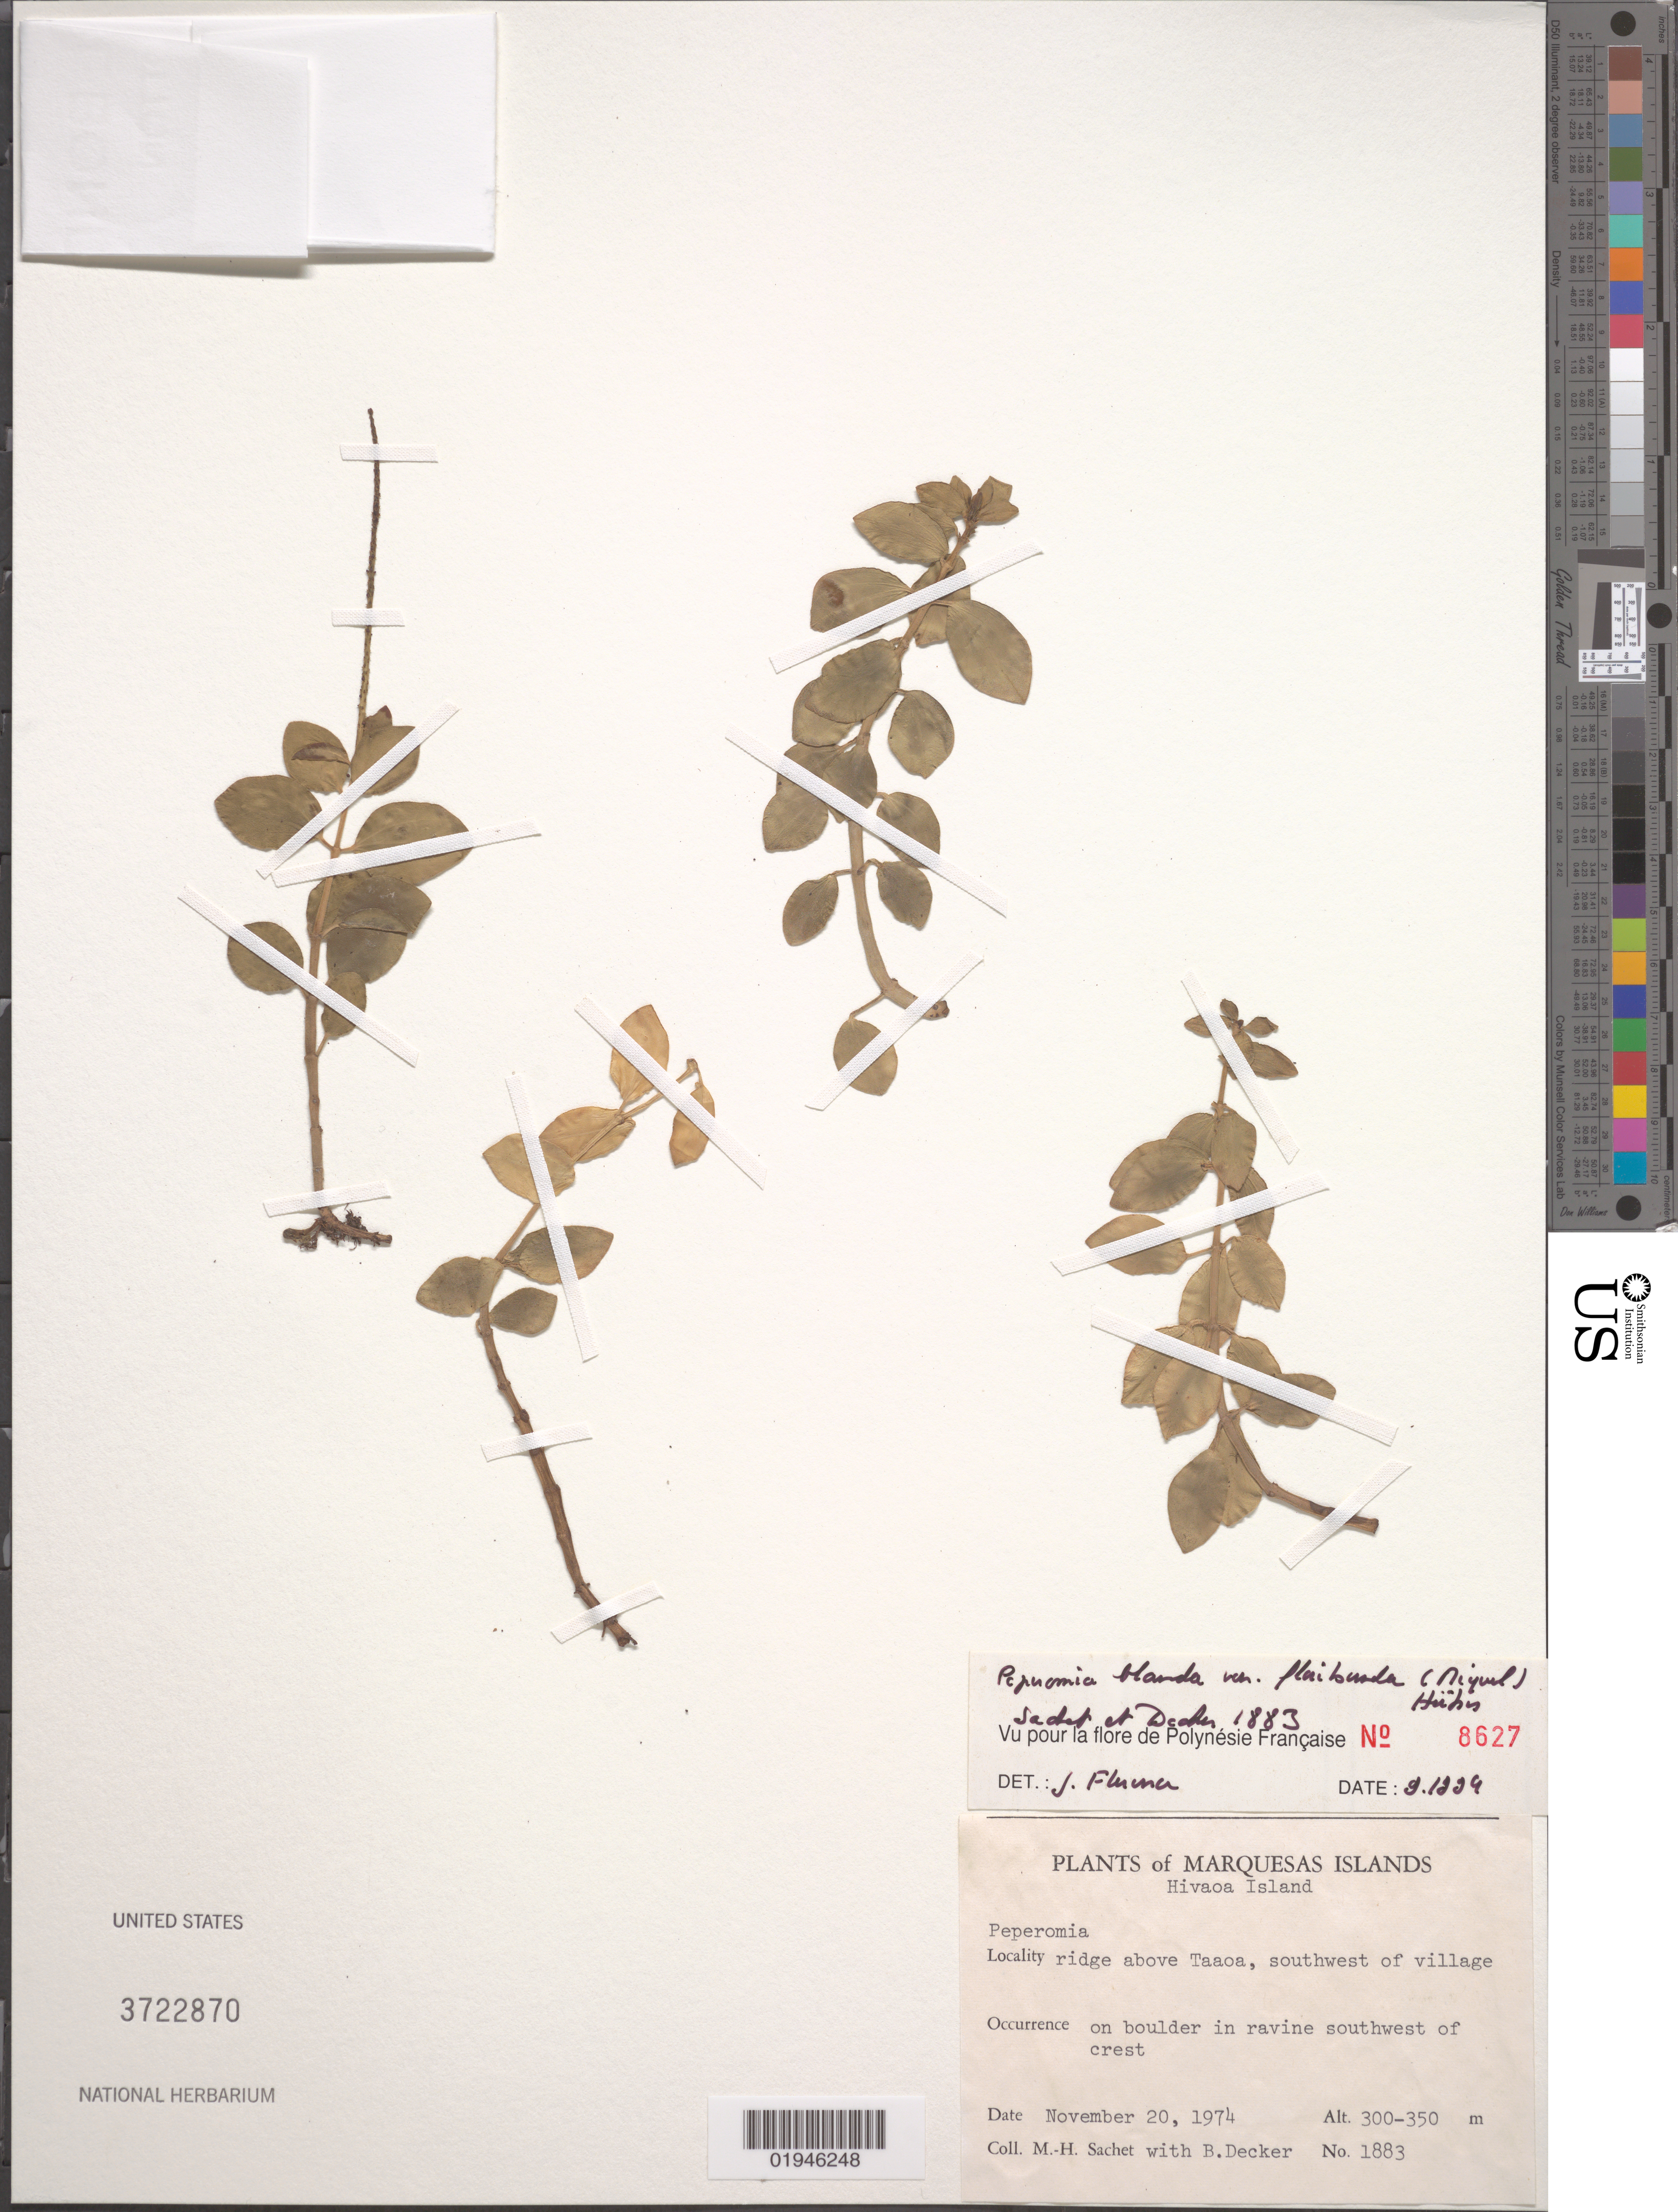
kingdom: Plantae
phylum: Tracheophyta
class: Magnoliopsida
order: Piperales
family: Piperaceae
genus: Peperomia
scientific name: Peperomia leptostachya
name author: Hook. & Arn.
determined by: Wagner, W. L., (BOT), Smithsonian Institution - National Museum of Natural History (UNITED STATES)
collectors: M.-H. Sachet & B. G. Decker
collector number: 1883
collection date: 1974-11-20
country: French Polynesia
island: Hiva Oa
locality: ridge above Taaoa, SW of village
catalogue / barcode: US 3722870